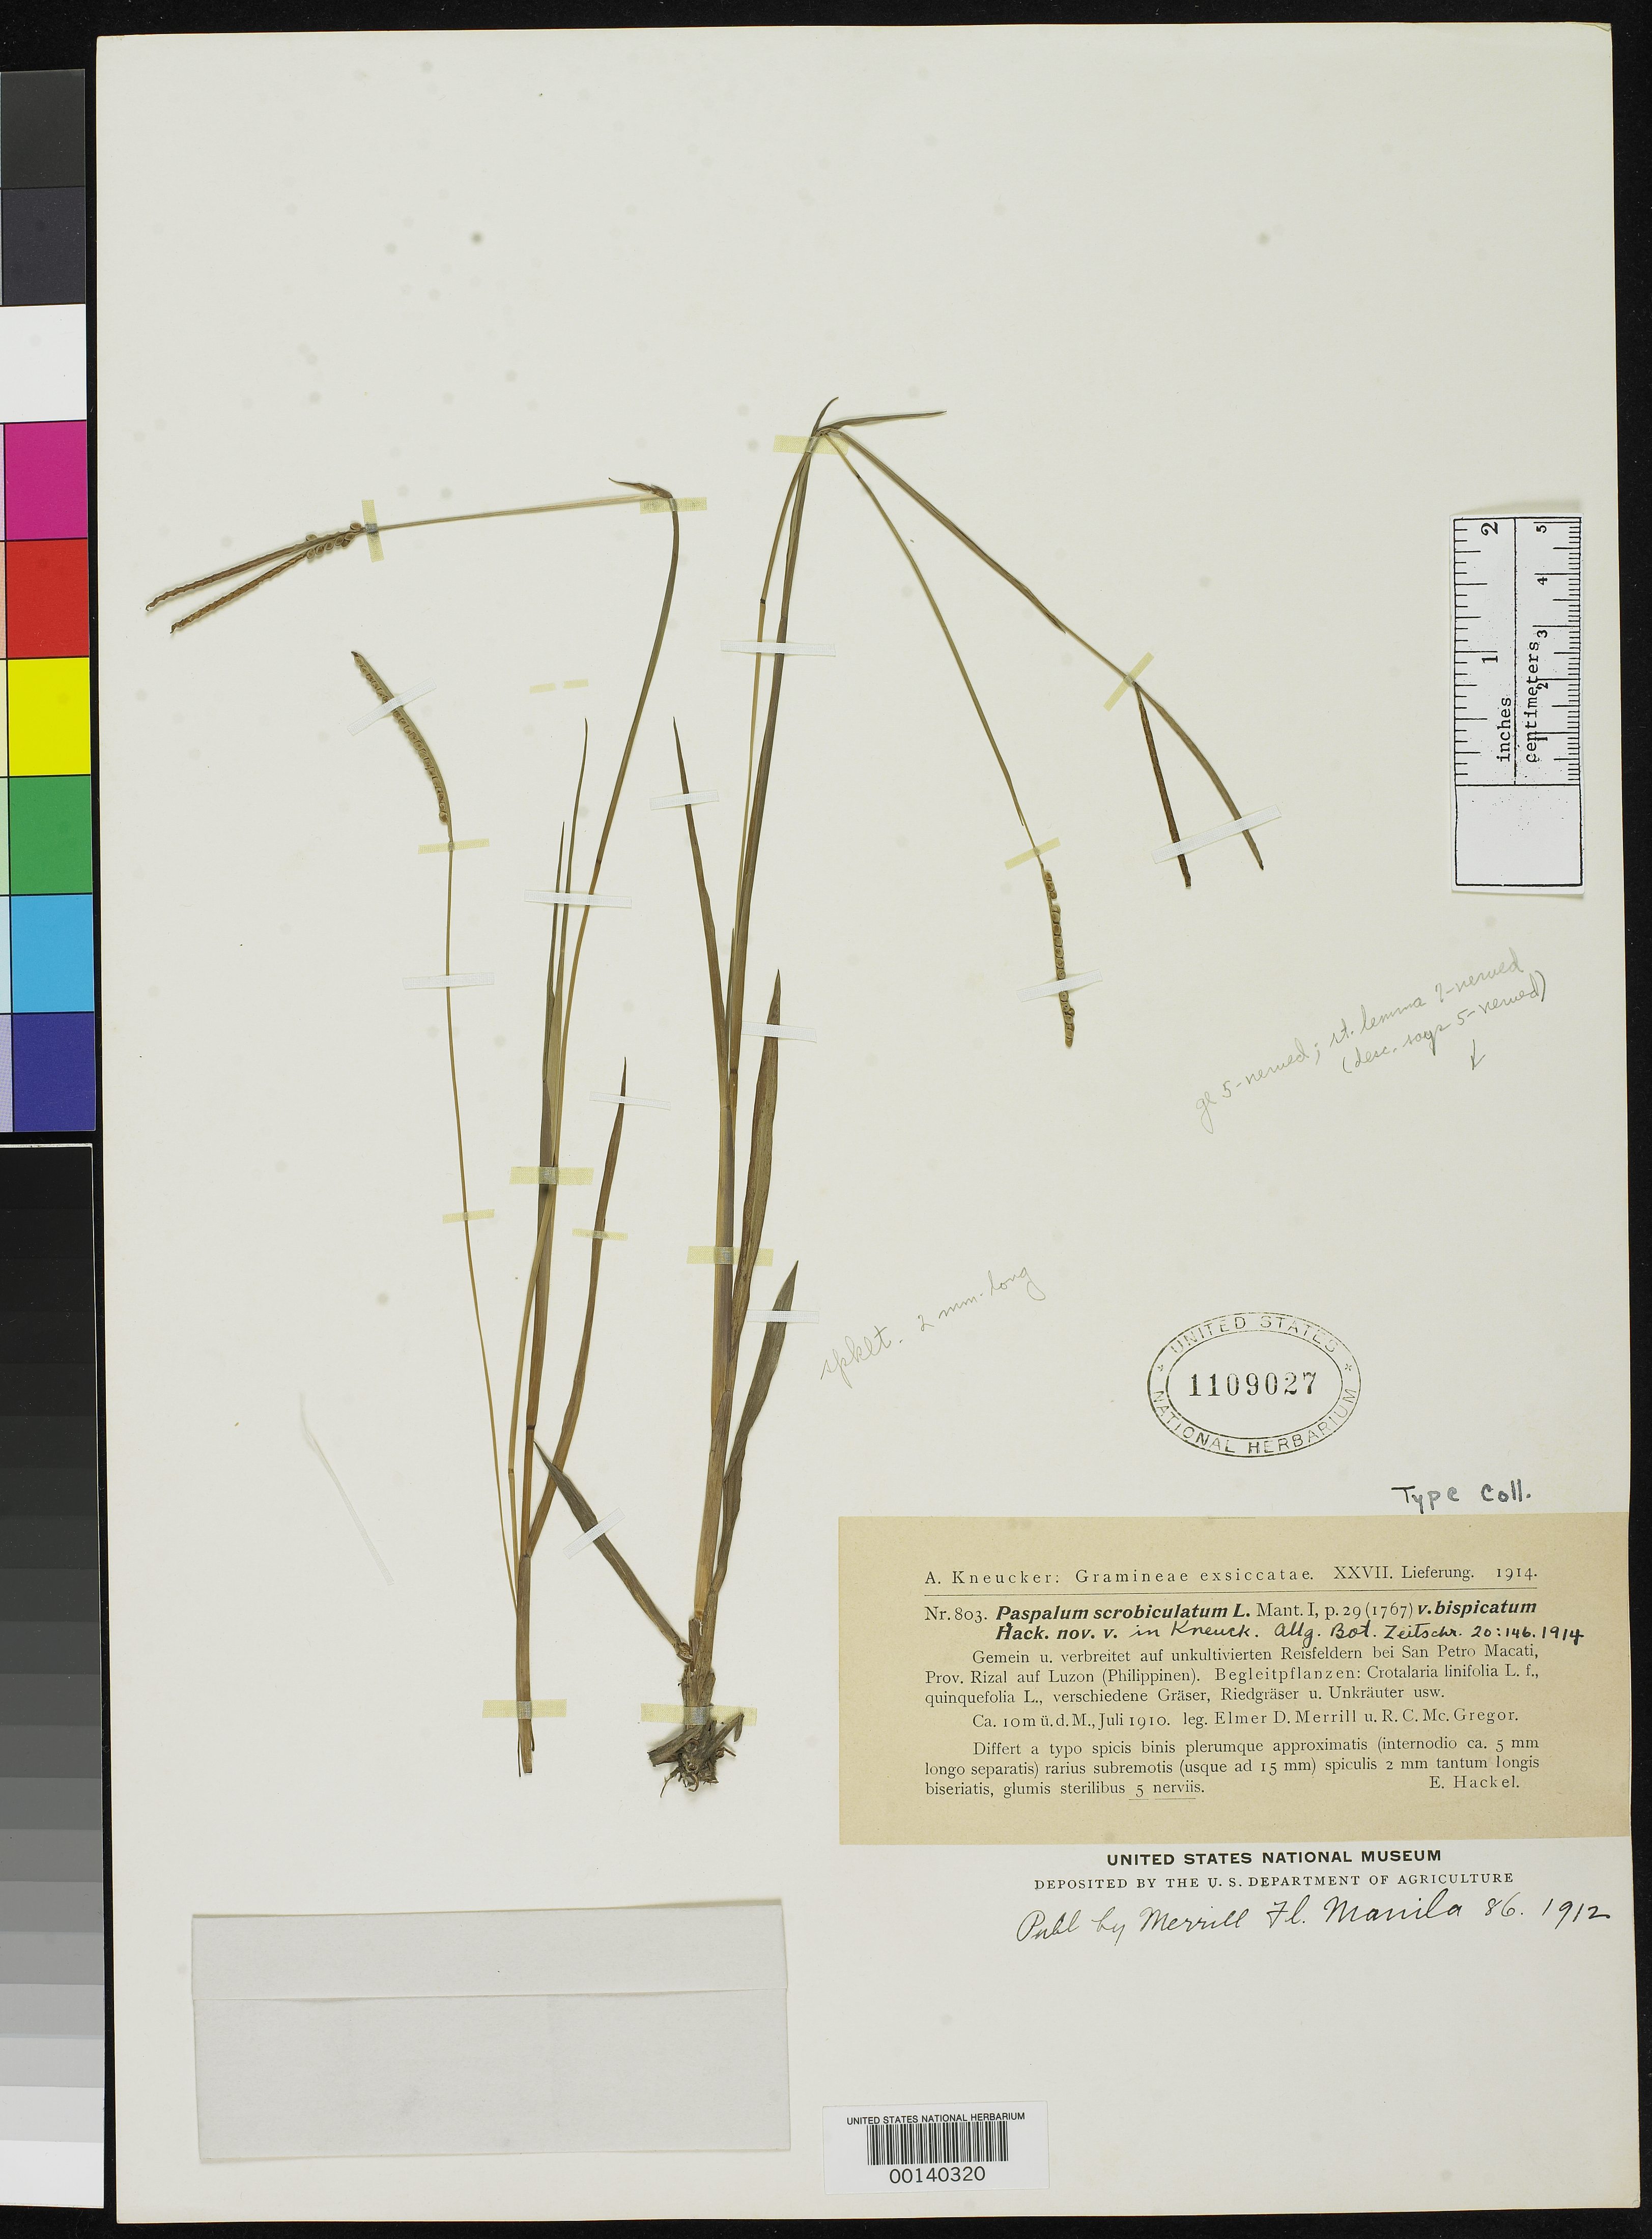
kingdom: Plantae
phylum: Tracheophyta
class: Liliopsida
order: Poales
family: Poaceae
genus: Paspalum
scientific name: Paspalum scrobiculatum var. bispicatum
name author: Hack. ex Merr.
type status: Isotype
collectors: E. D. Merrill & R. C. McGregor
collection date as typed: Jul 1910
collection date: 1910-07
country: Philippines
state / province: National Capital Region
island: Luzon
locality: San Pedro Macoti.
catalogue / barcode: US 1109027